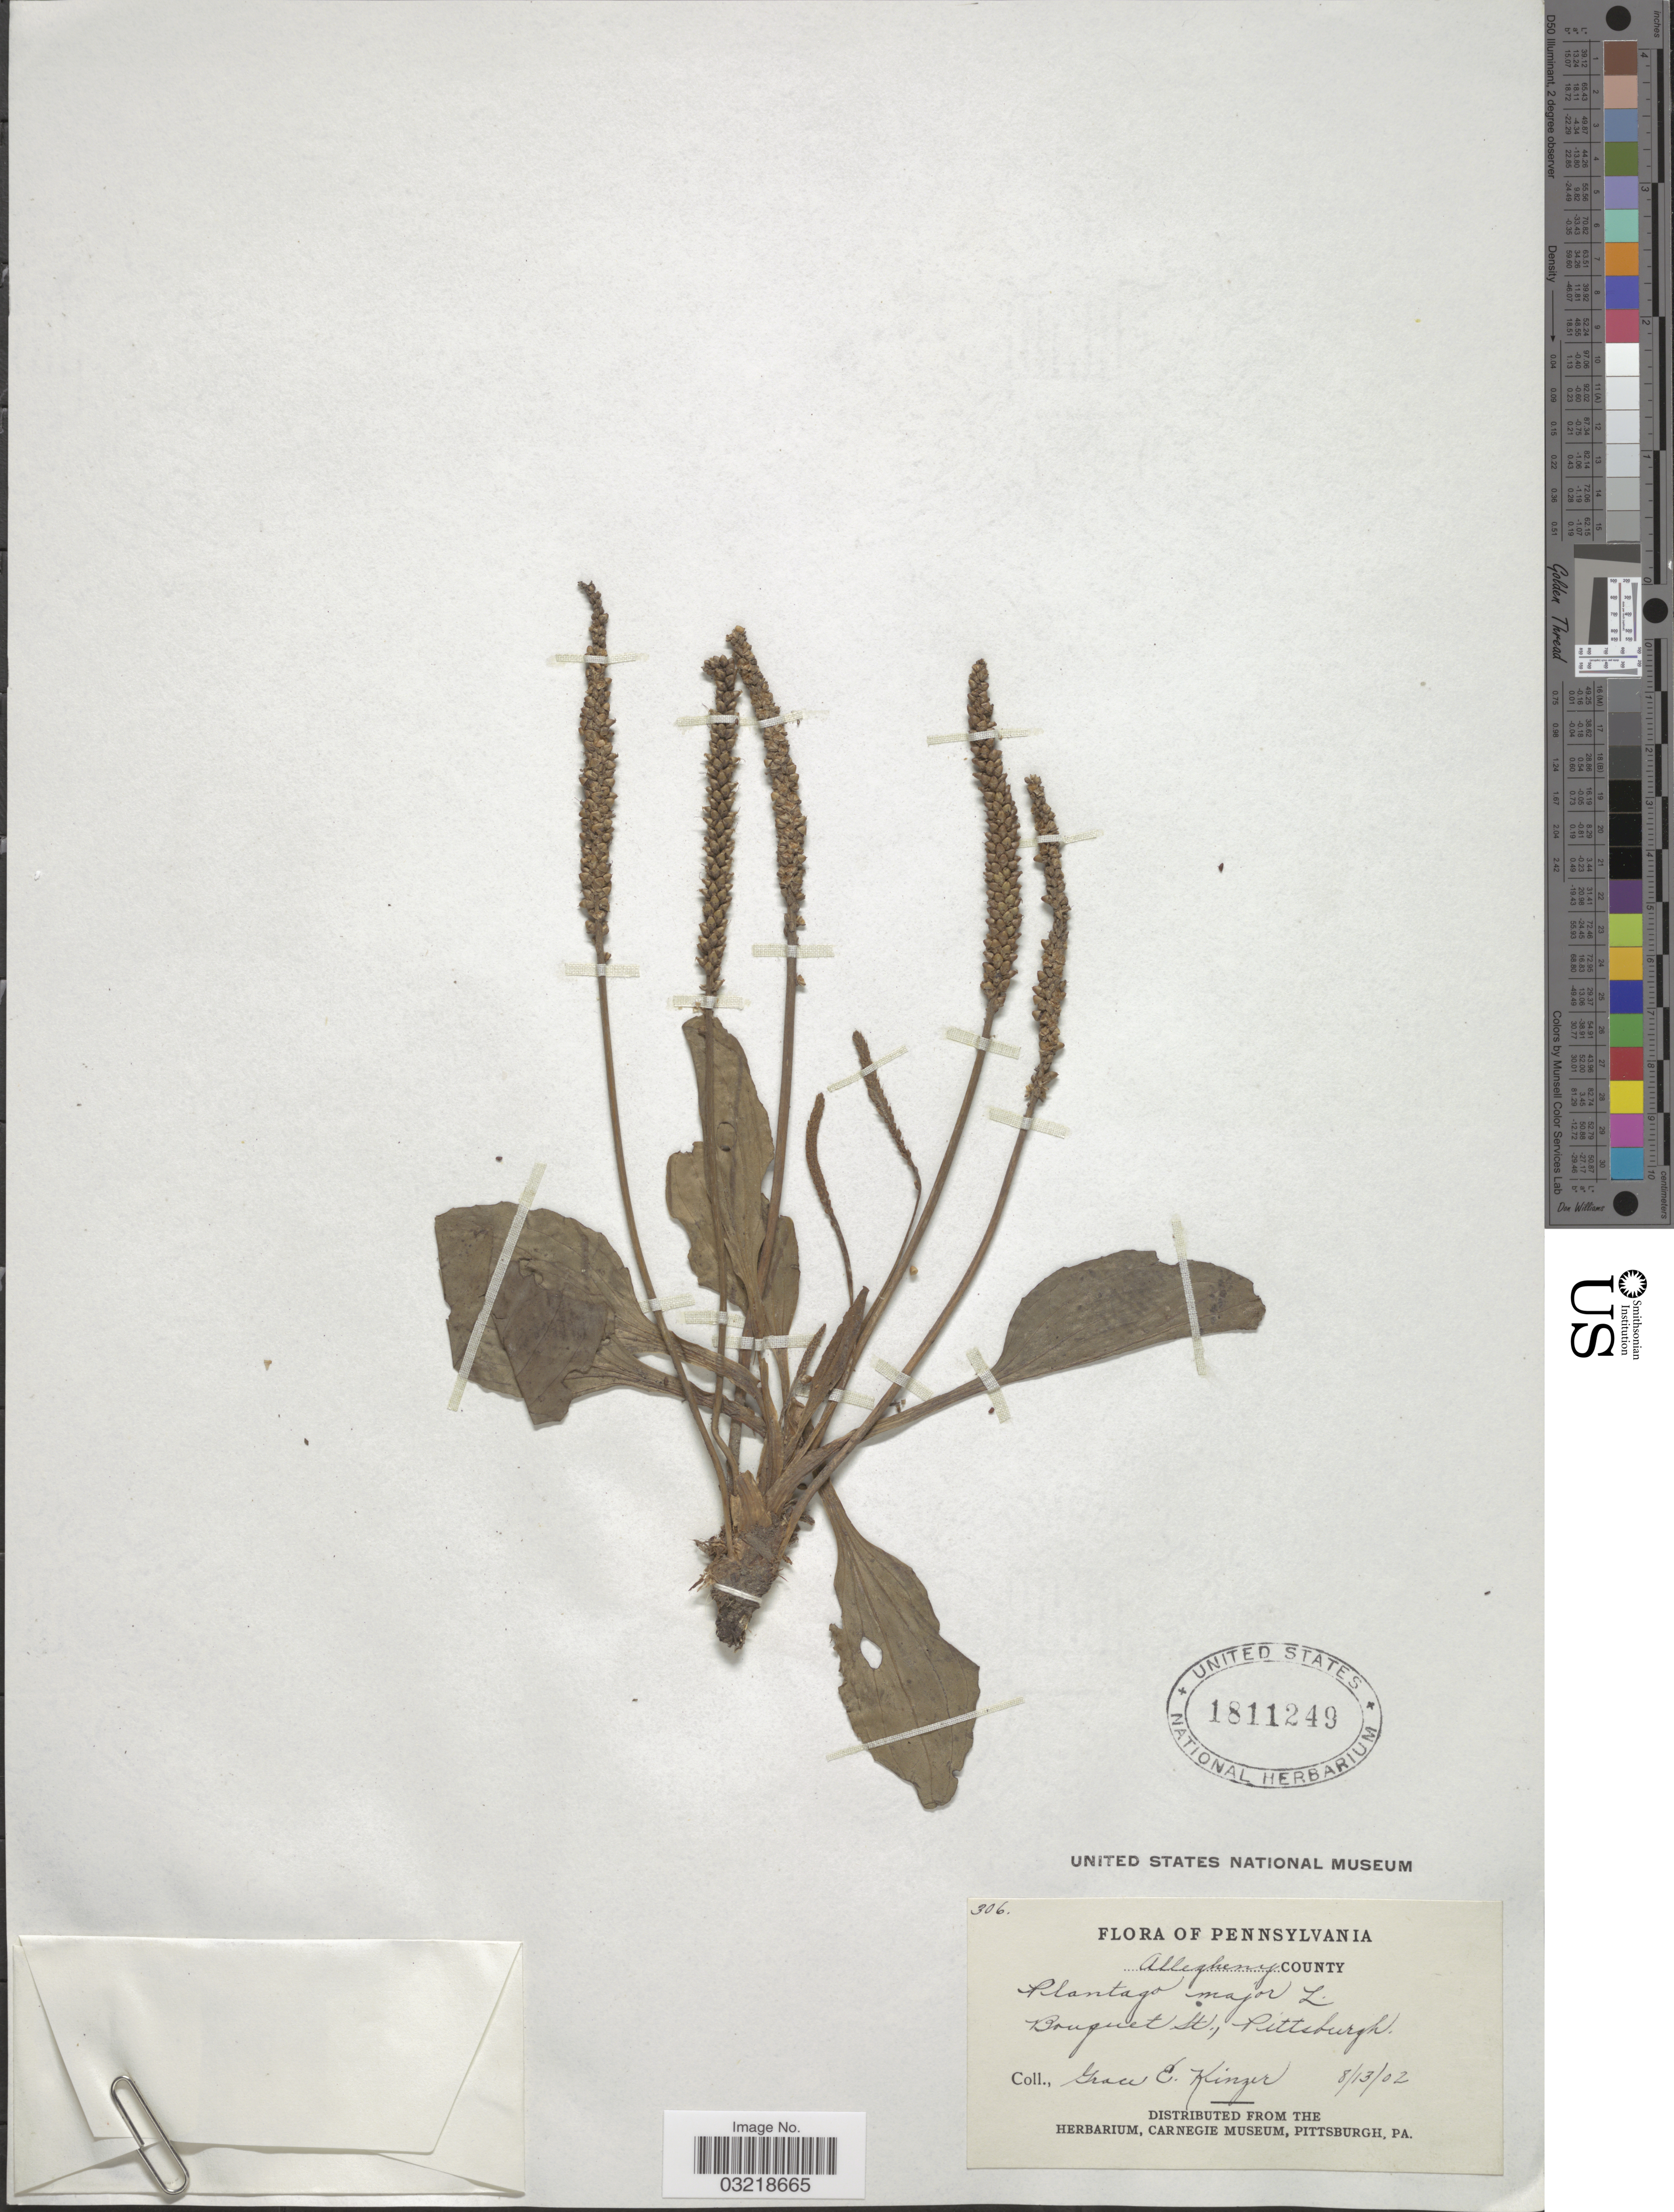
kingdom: Plantae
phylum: Tracheophyta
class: Magnoliopsida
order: Lamiales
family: Plantaginaceae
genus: Plantago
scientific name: Plantago major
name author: L.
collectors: G. K. Jennings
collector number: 306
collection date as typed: Transcribed d/m/y: 13/8/2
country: United States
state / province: Pennsylvania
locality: Allegheny County. Bouquet St., Pittsburgh.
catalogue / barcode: US 1811249